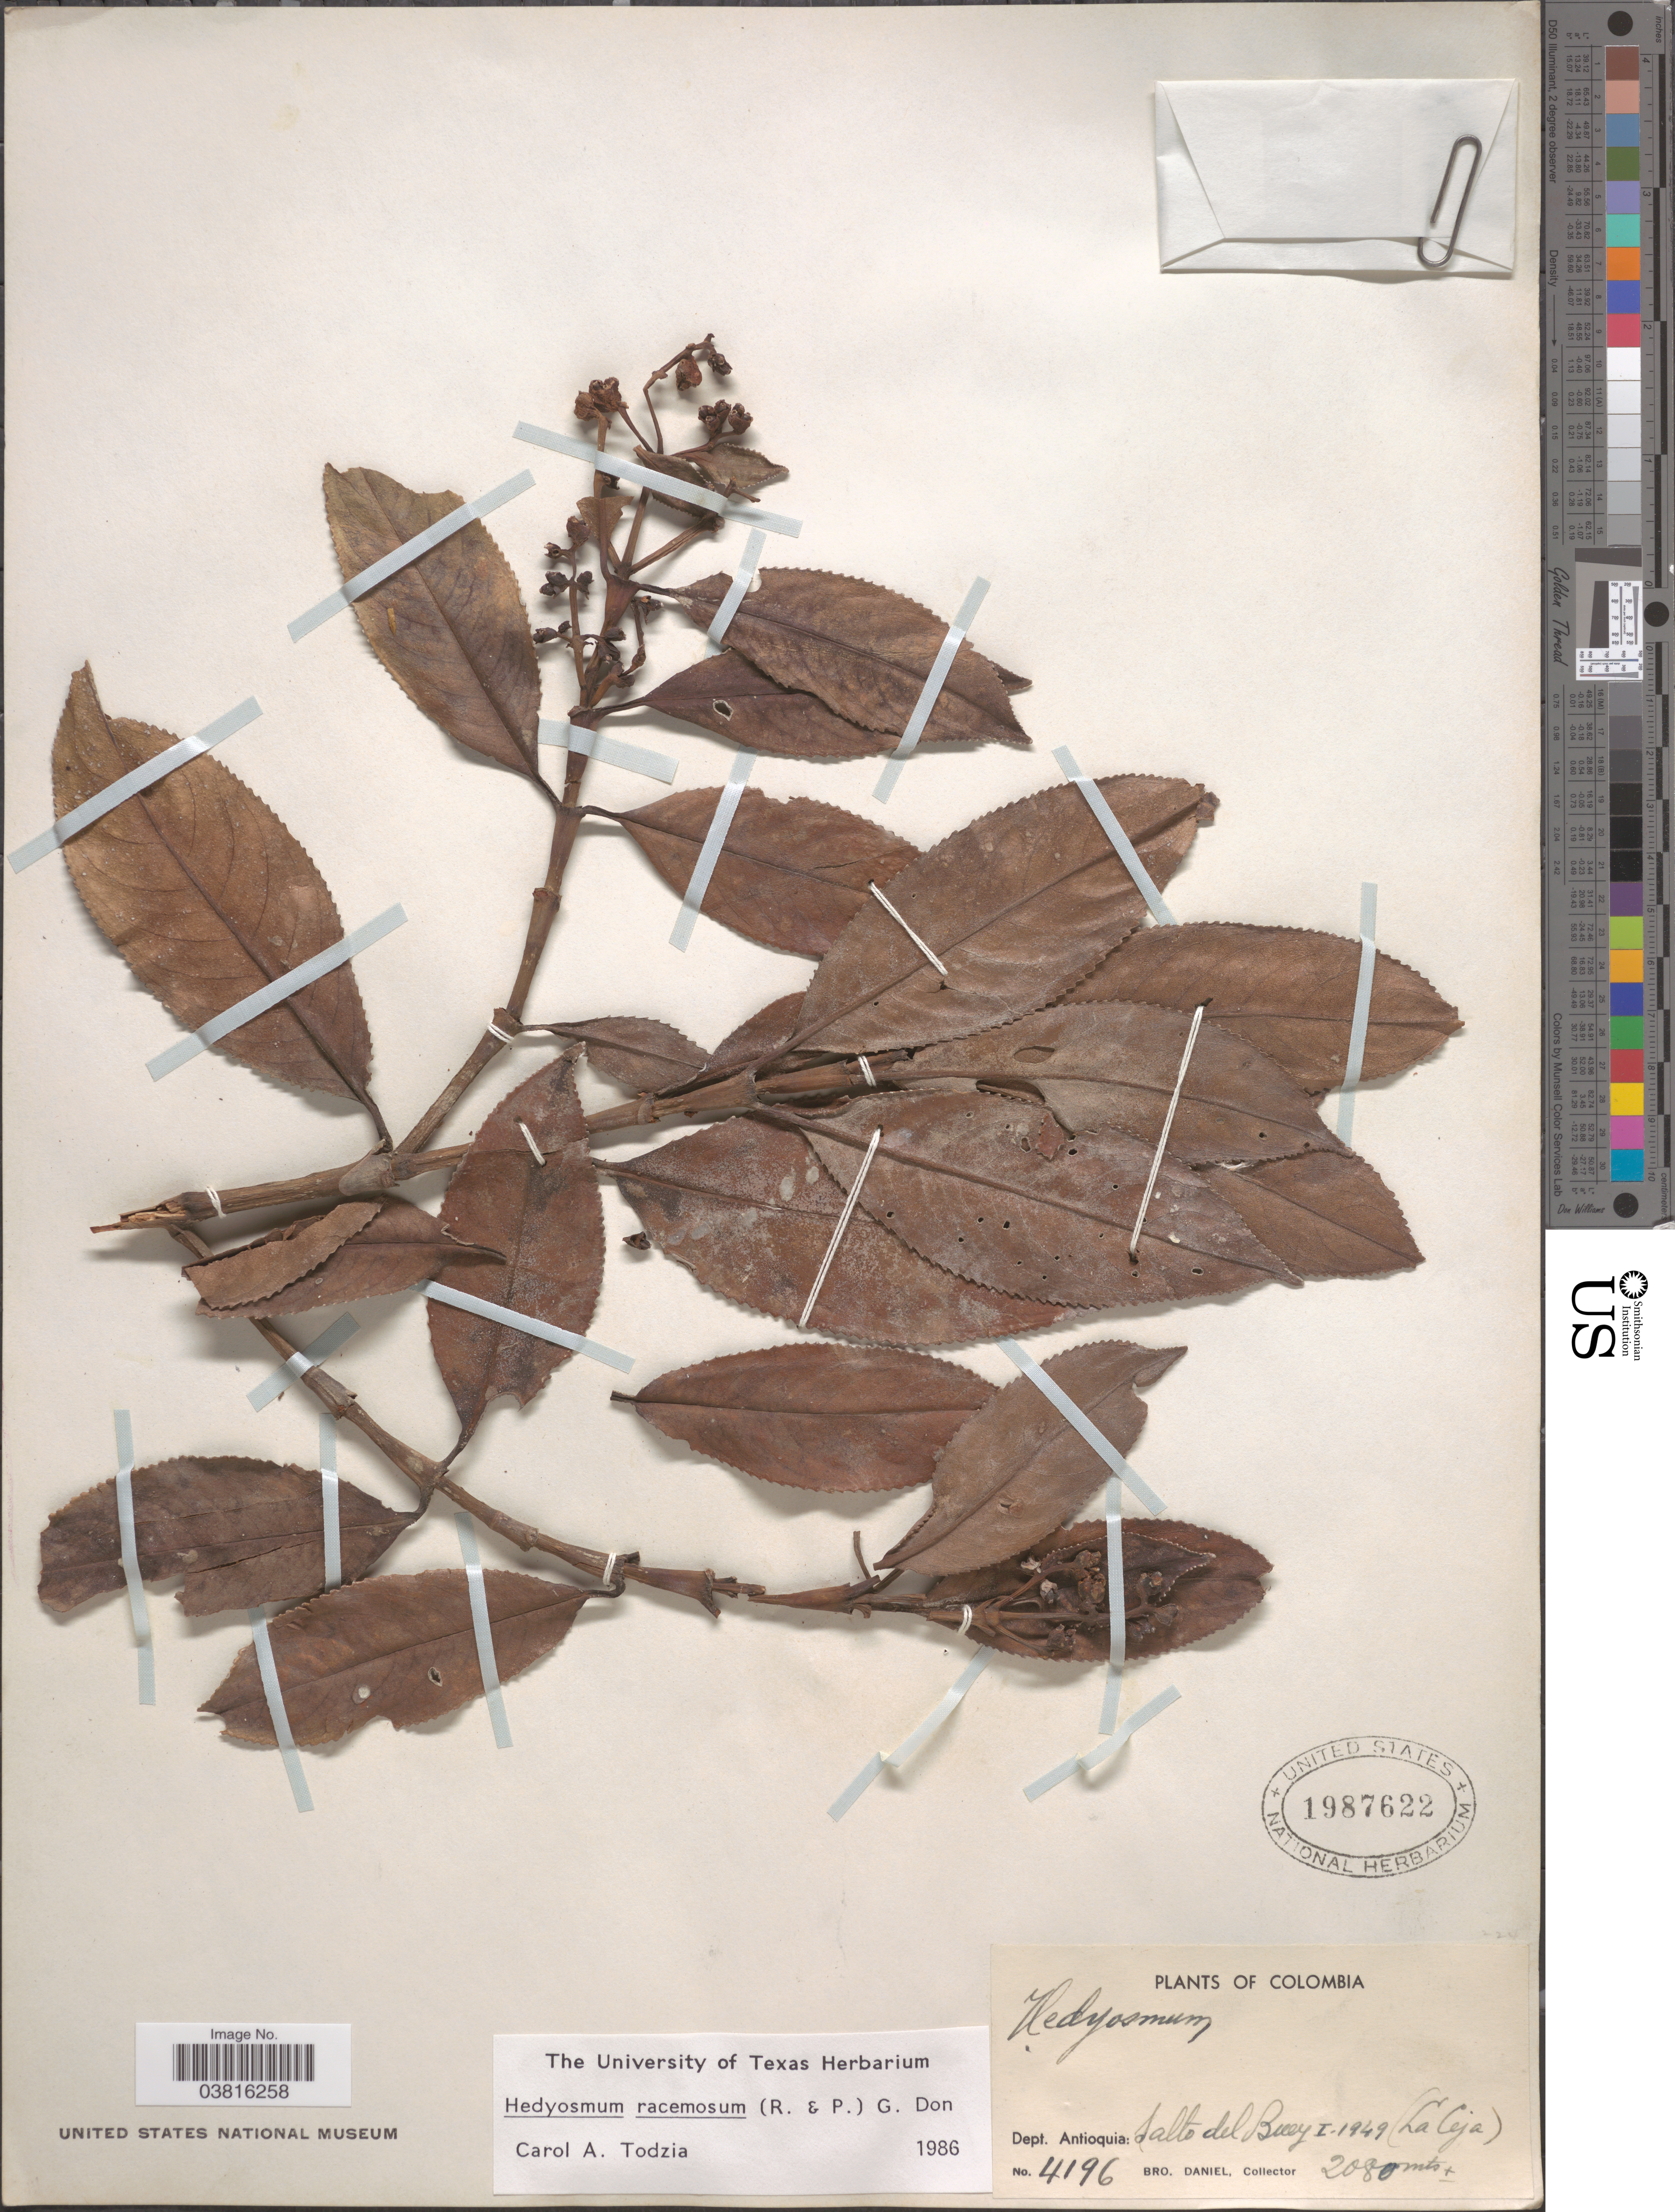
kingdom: Plantae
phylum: Tracheophyta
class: Magnoliopsida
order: Chloranthales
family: Chloranthaceae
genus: Hedyosmum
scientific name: Hedyosmum racemosum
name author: (Ruiz & Pav.) G. Don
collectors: Bro. Daniel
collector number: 4196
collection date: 1949-01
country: Colombia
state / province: Antioquia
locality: Dept. Antioquia: Salto del Buey (La Ceja).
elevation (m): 2080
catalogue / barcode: US 1987622